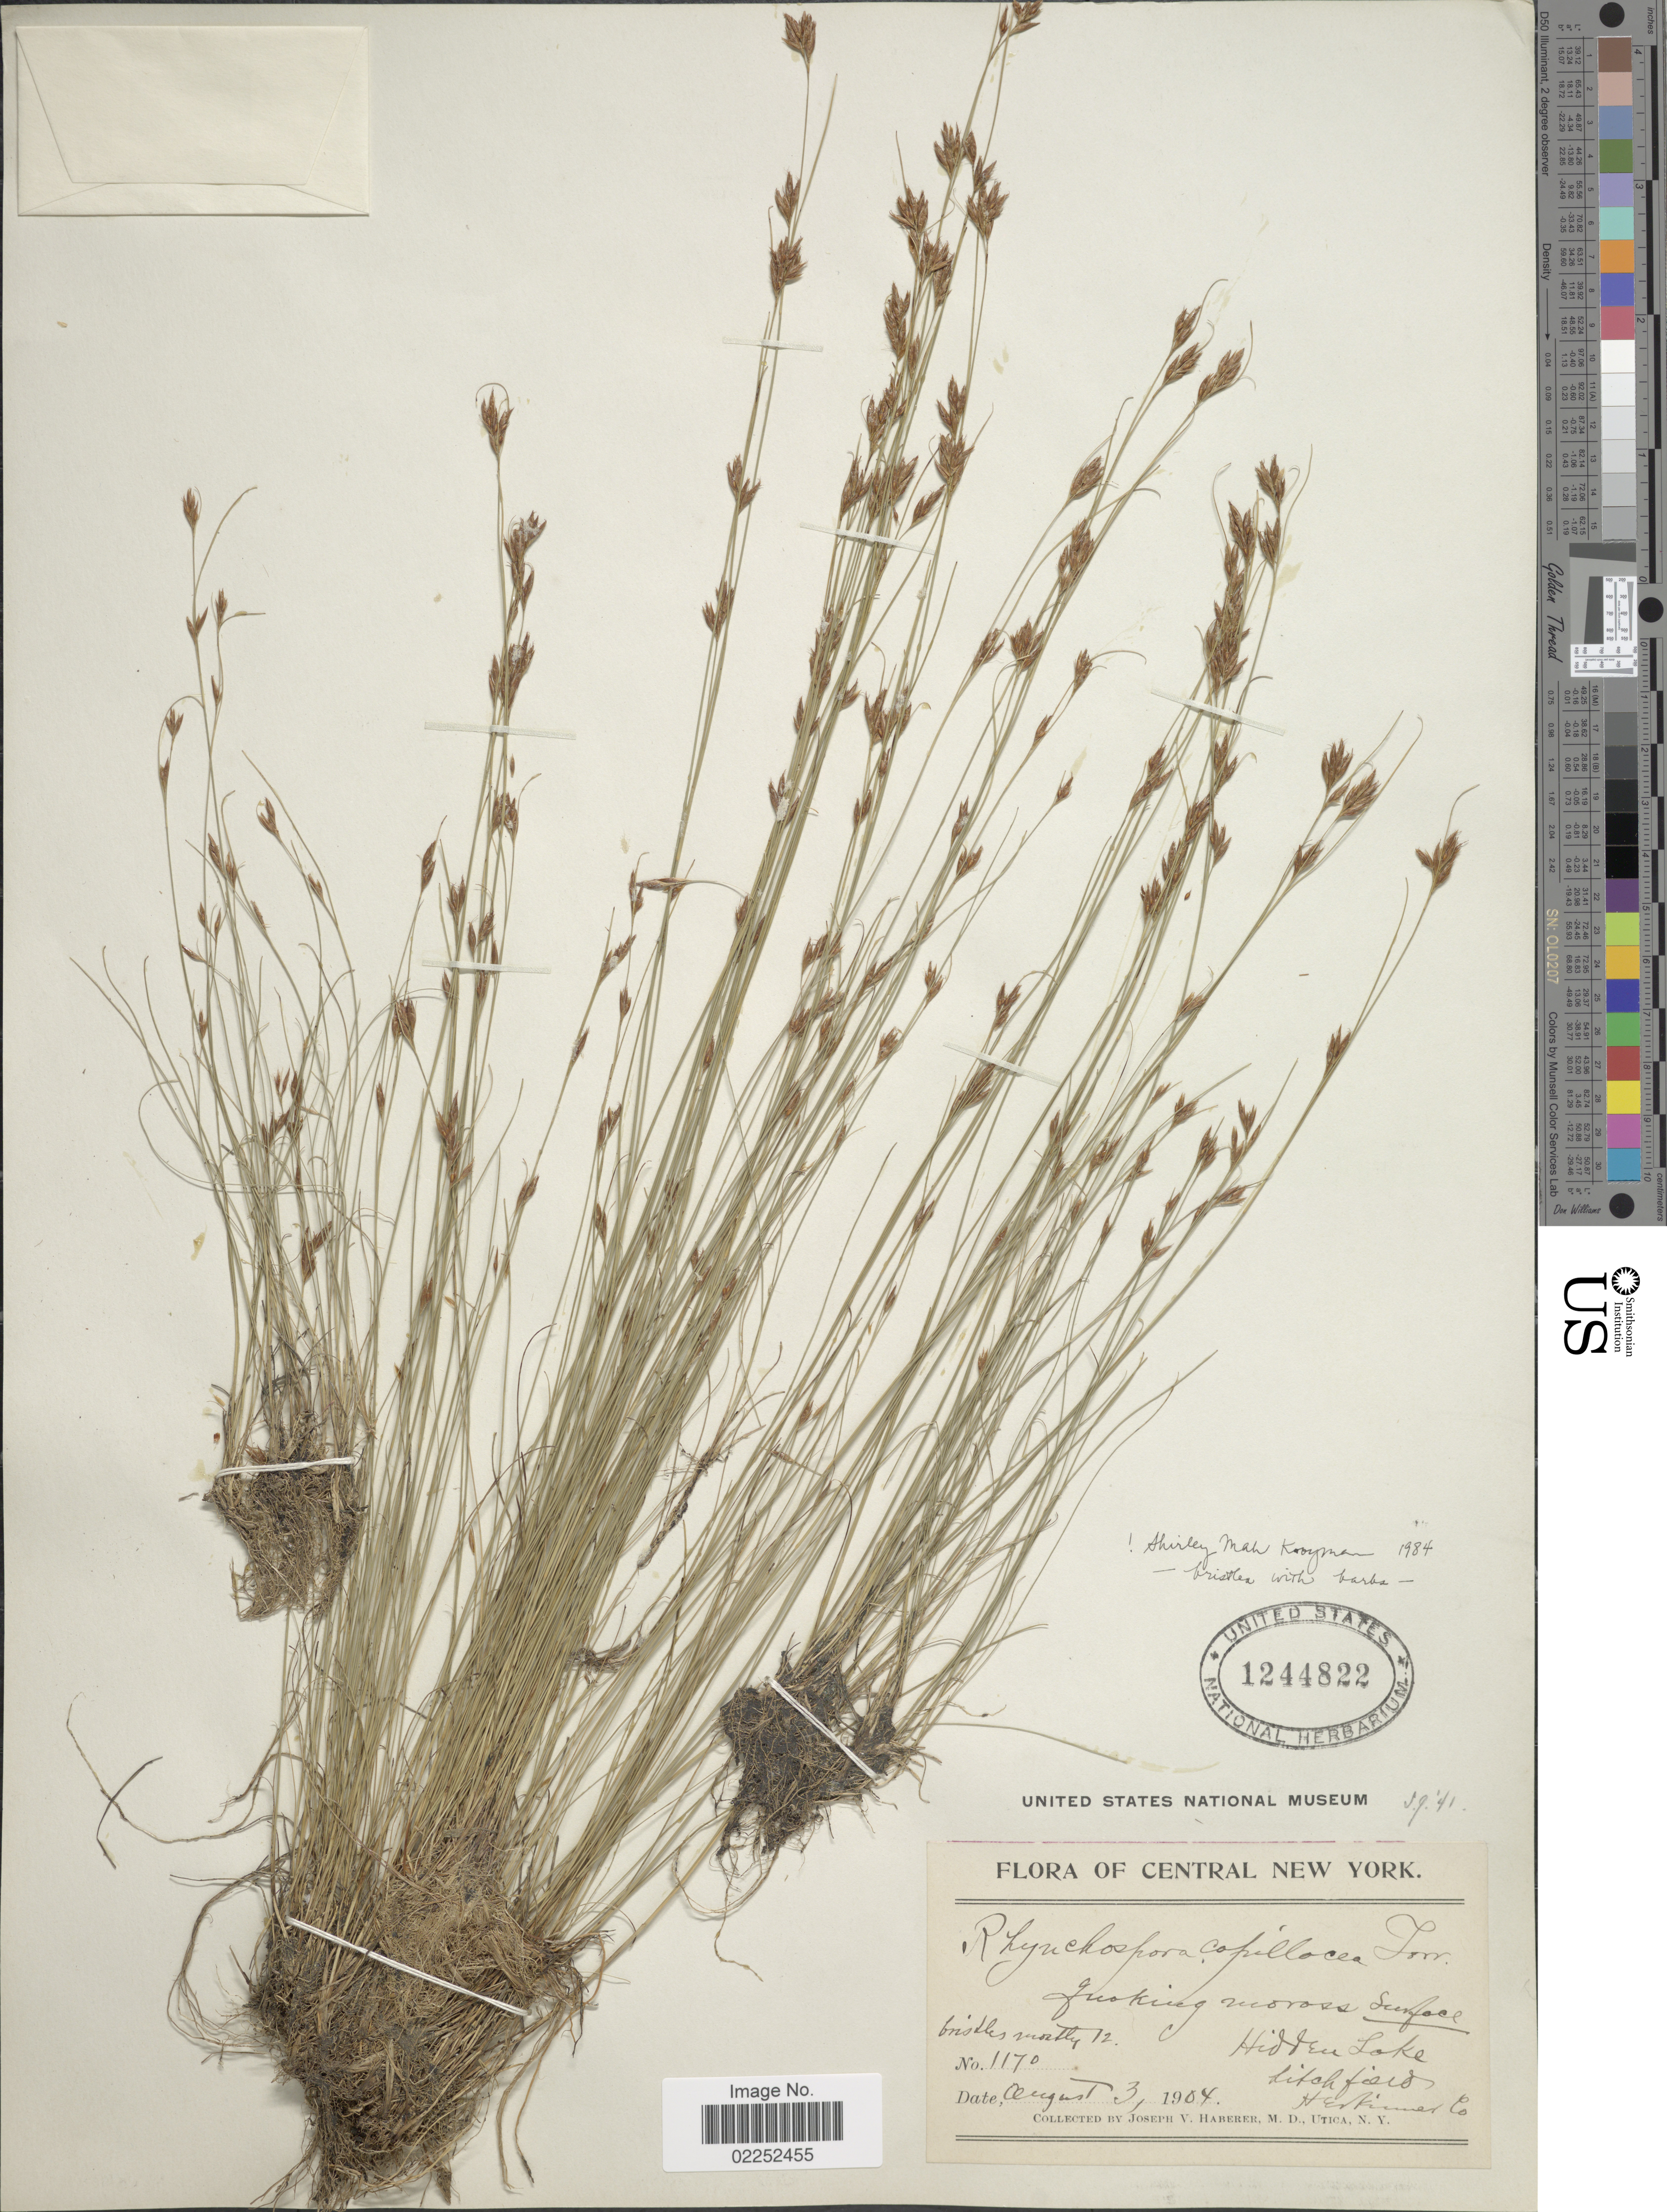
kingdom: Plantae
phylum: Tracheophyta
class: Liliopsida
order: Poales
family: Cyperaceae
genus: Rhynchospora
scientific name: Rhynchospora capillacea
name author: Torr.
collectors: J. V. Haberer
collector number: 1170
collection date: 1904-08-03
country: United States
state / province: New York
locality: Central New York, Hidden Lake, Litchfield, Herkimer Co.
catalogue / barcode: US 1244822